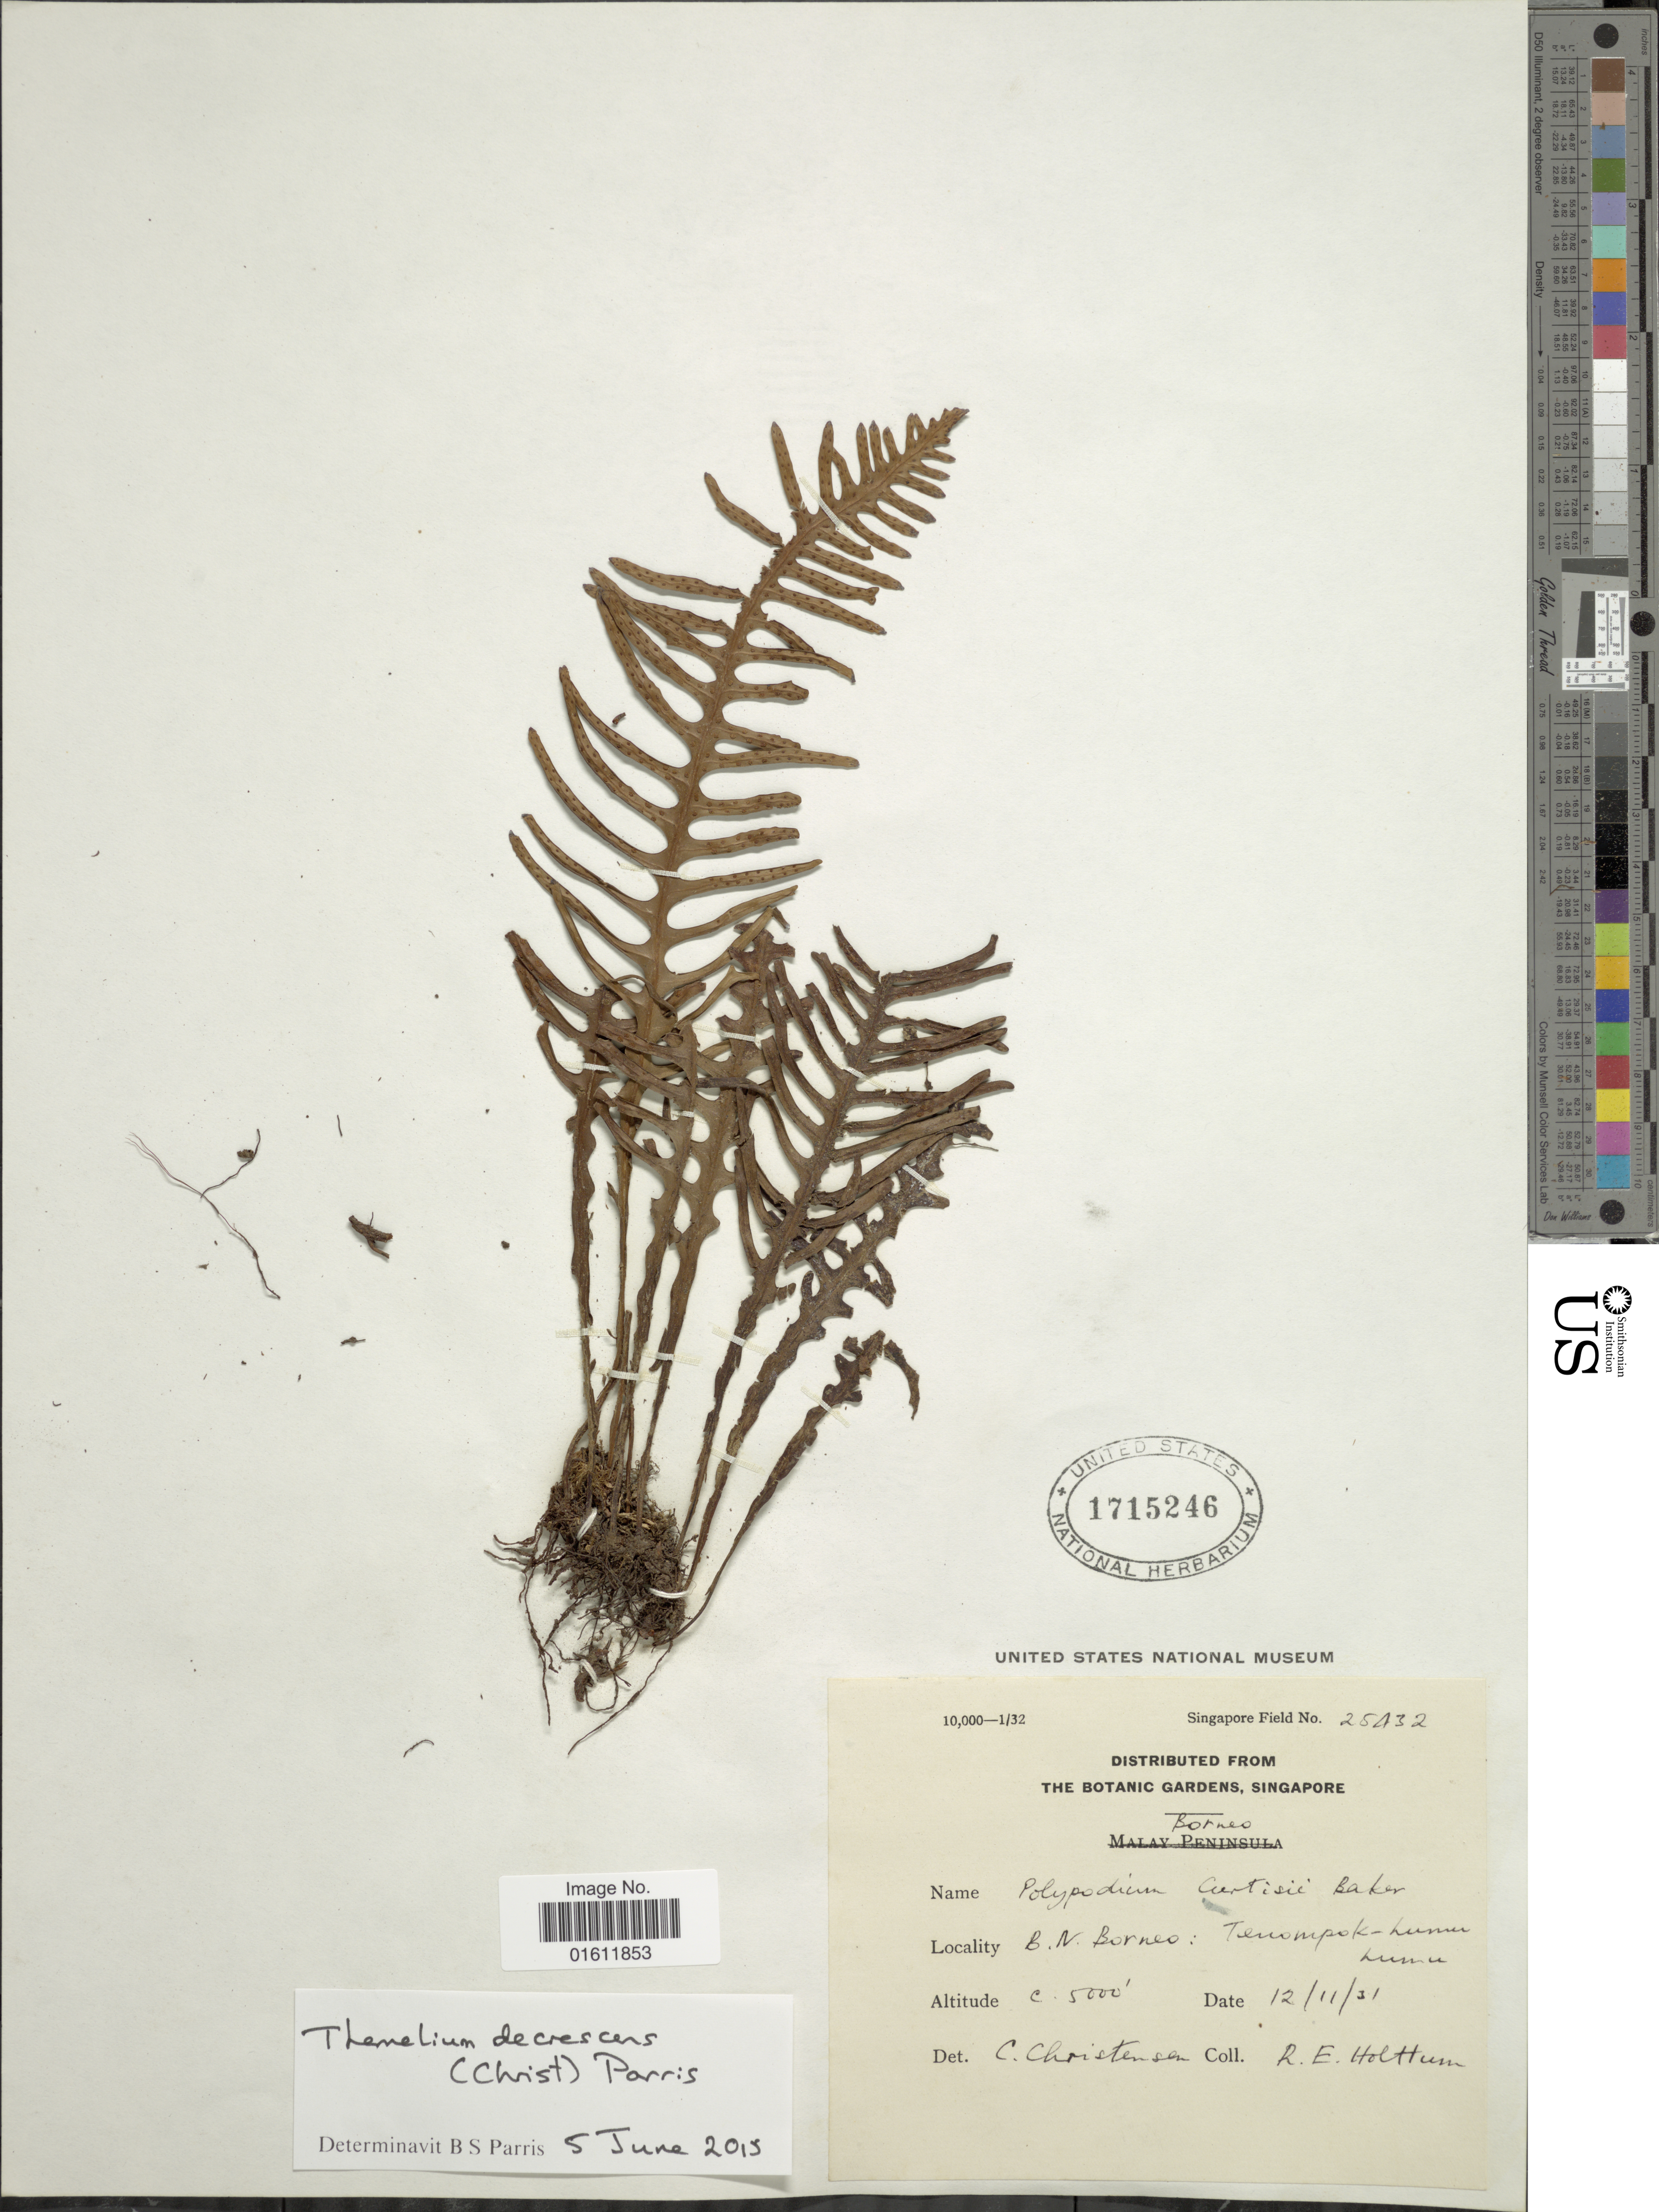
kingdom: Plantae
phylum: Tracheophyta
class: Polypodiopsida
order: Polypodiales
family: Polypodiaceae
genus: Themelium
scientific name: Themelium decrescens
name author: Parris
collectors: R. E. Holttum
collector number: Singapore Field No. 25A32*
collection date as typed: Transcribed d/m/y: 12/11/31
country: Malaysia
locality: B.N. Borneo: Tenompok-Lumu Lumu.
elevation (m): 1524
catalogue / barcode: US 1715246